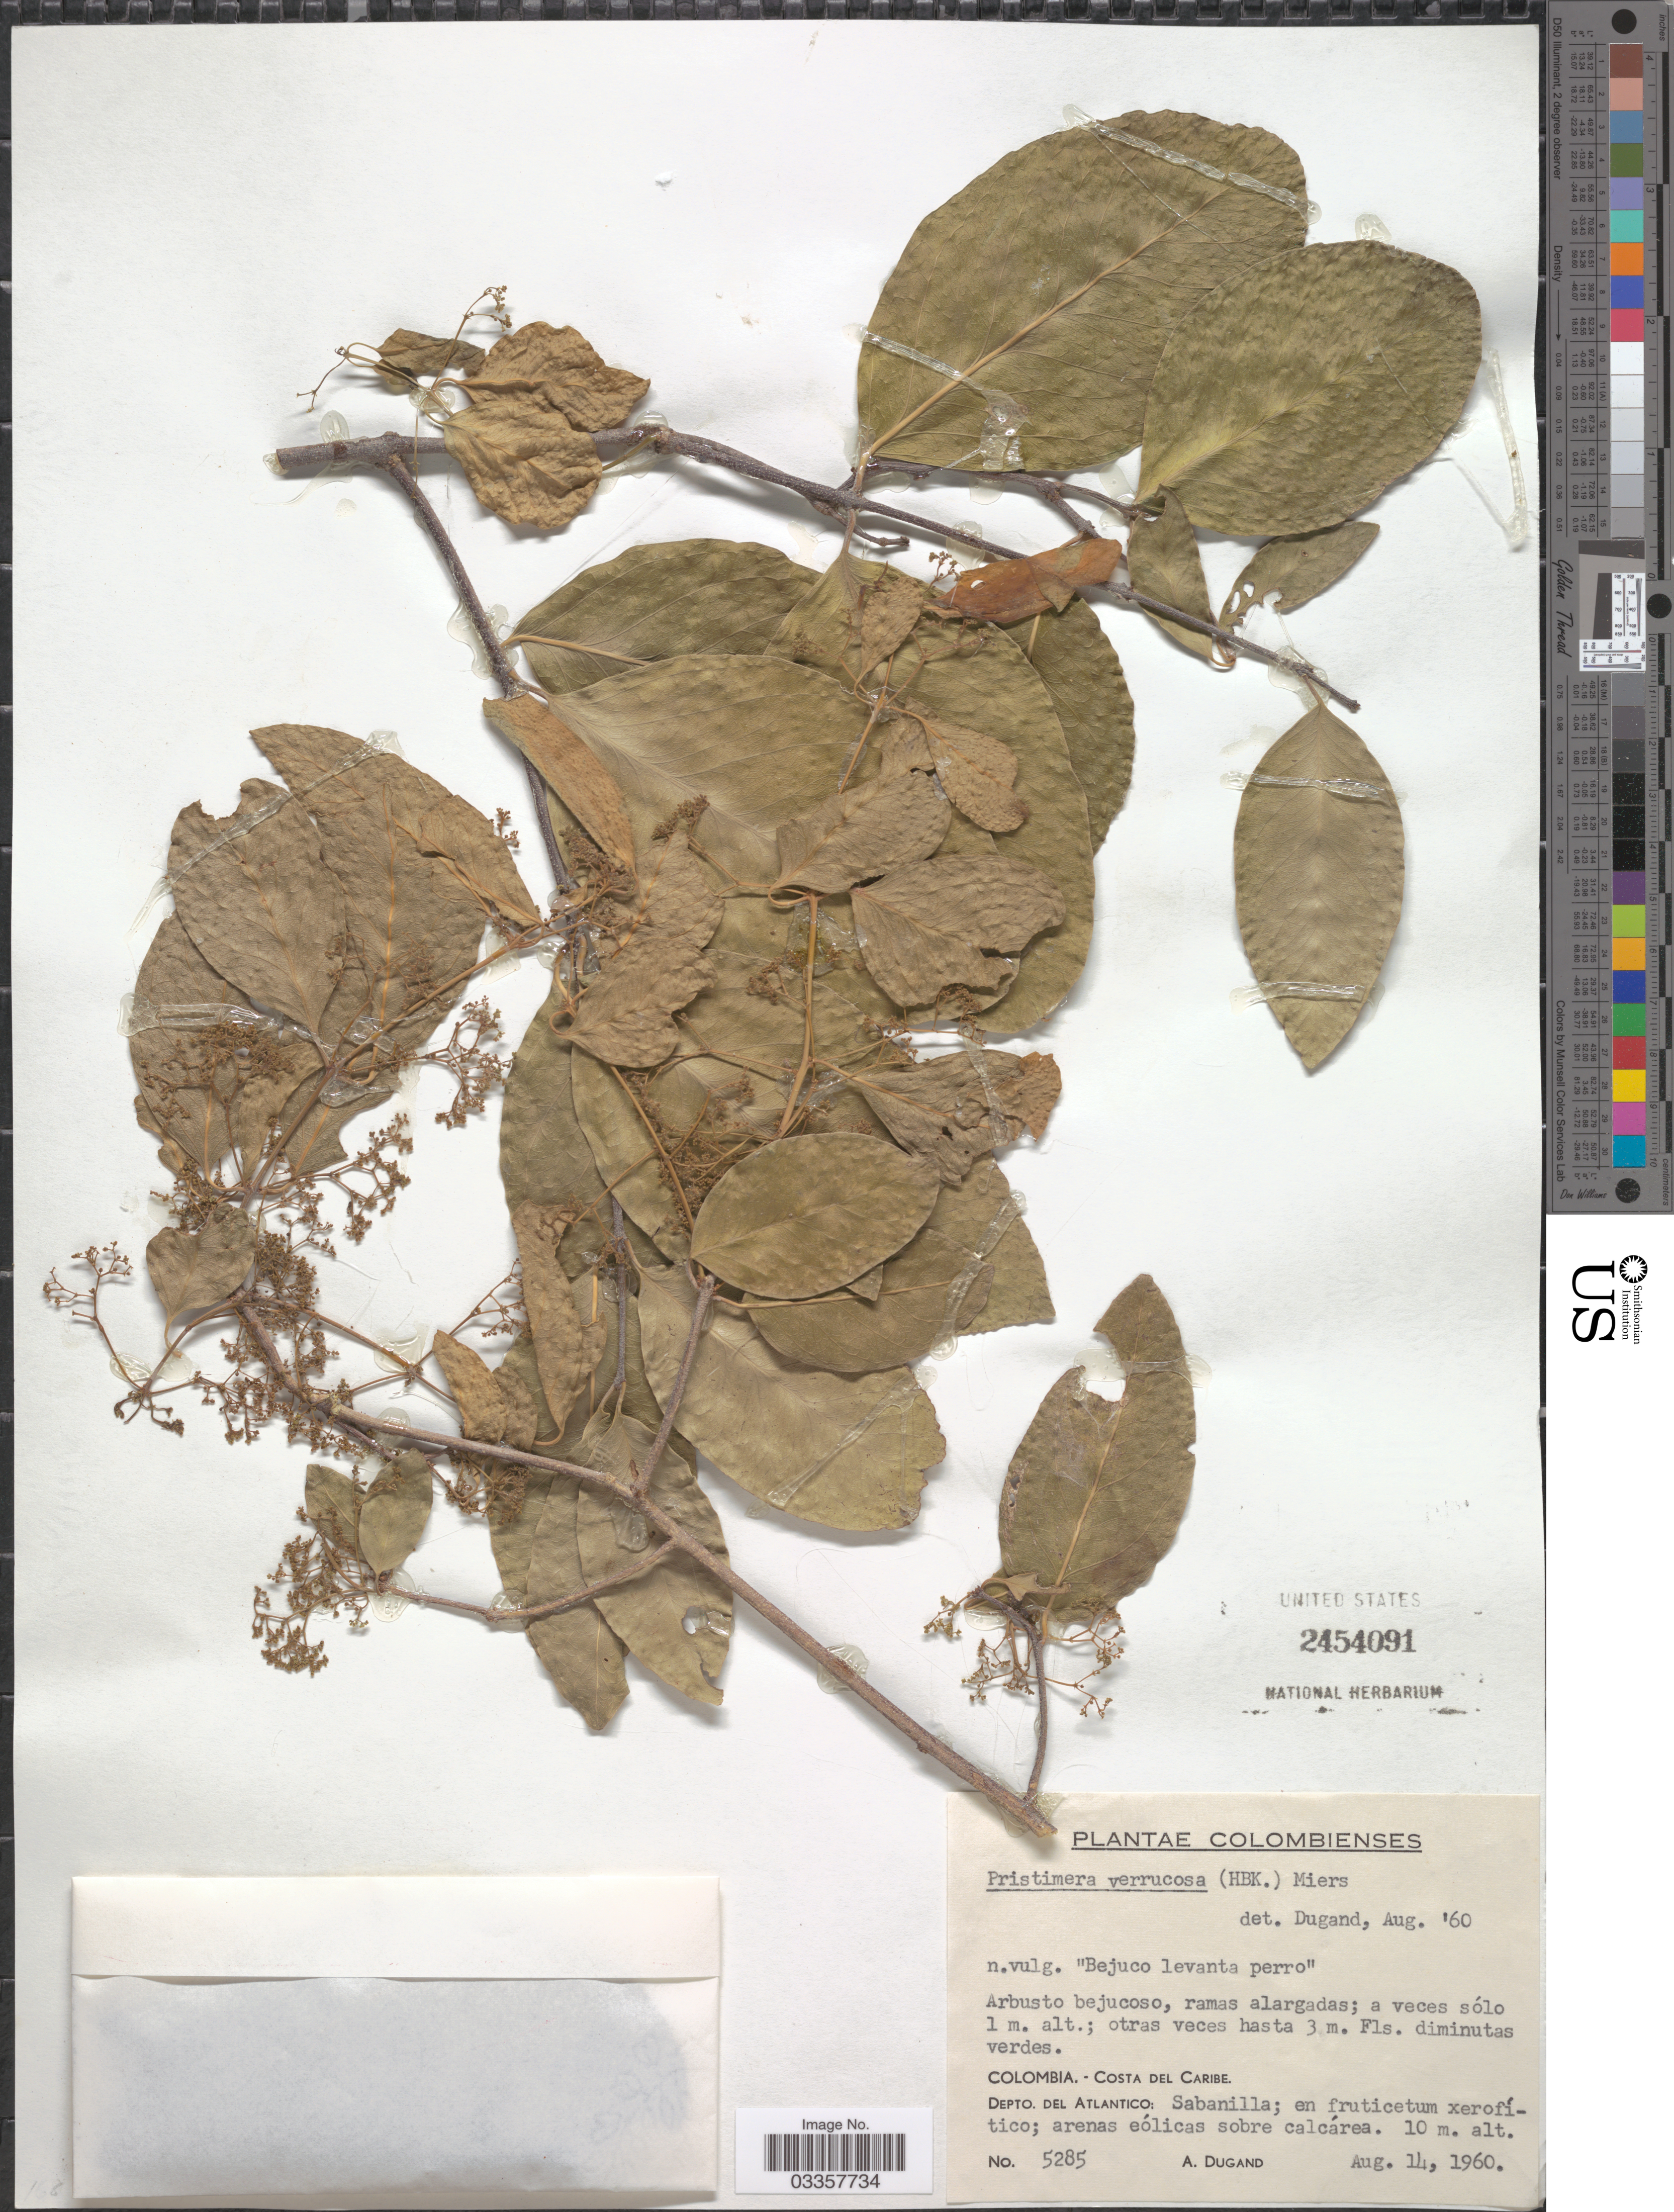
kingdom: Plantae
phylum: Tracheophyta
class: Magnoliopsida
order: Celastrales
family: Celastraceae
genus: Pristimera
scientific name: Pristimera verrucosa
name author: (Kunth) Miers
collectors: A. Dugand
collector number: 5285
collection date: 1960-08-14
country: Colombia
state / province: Atlántico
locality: Costa del Caribe. Depto. del Atlantico: Sabanilla.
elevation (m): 10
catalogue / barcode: US 2454091